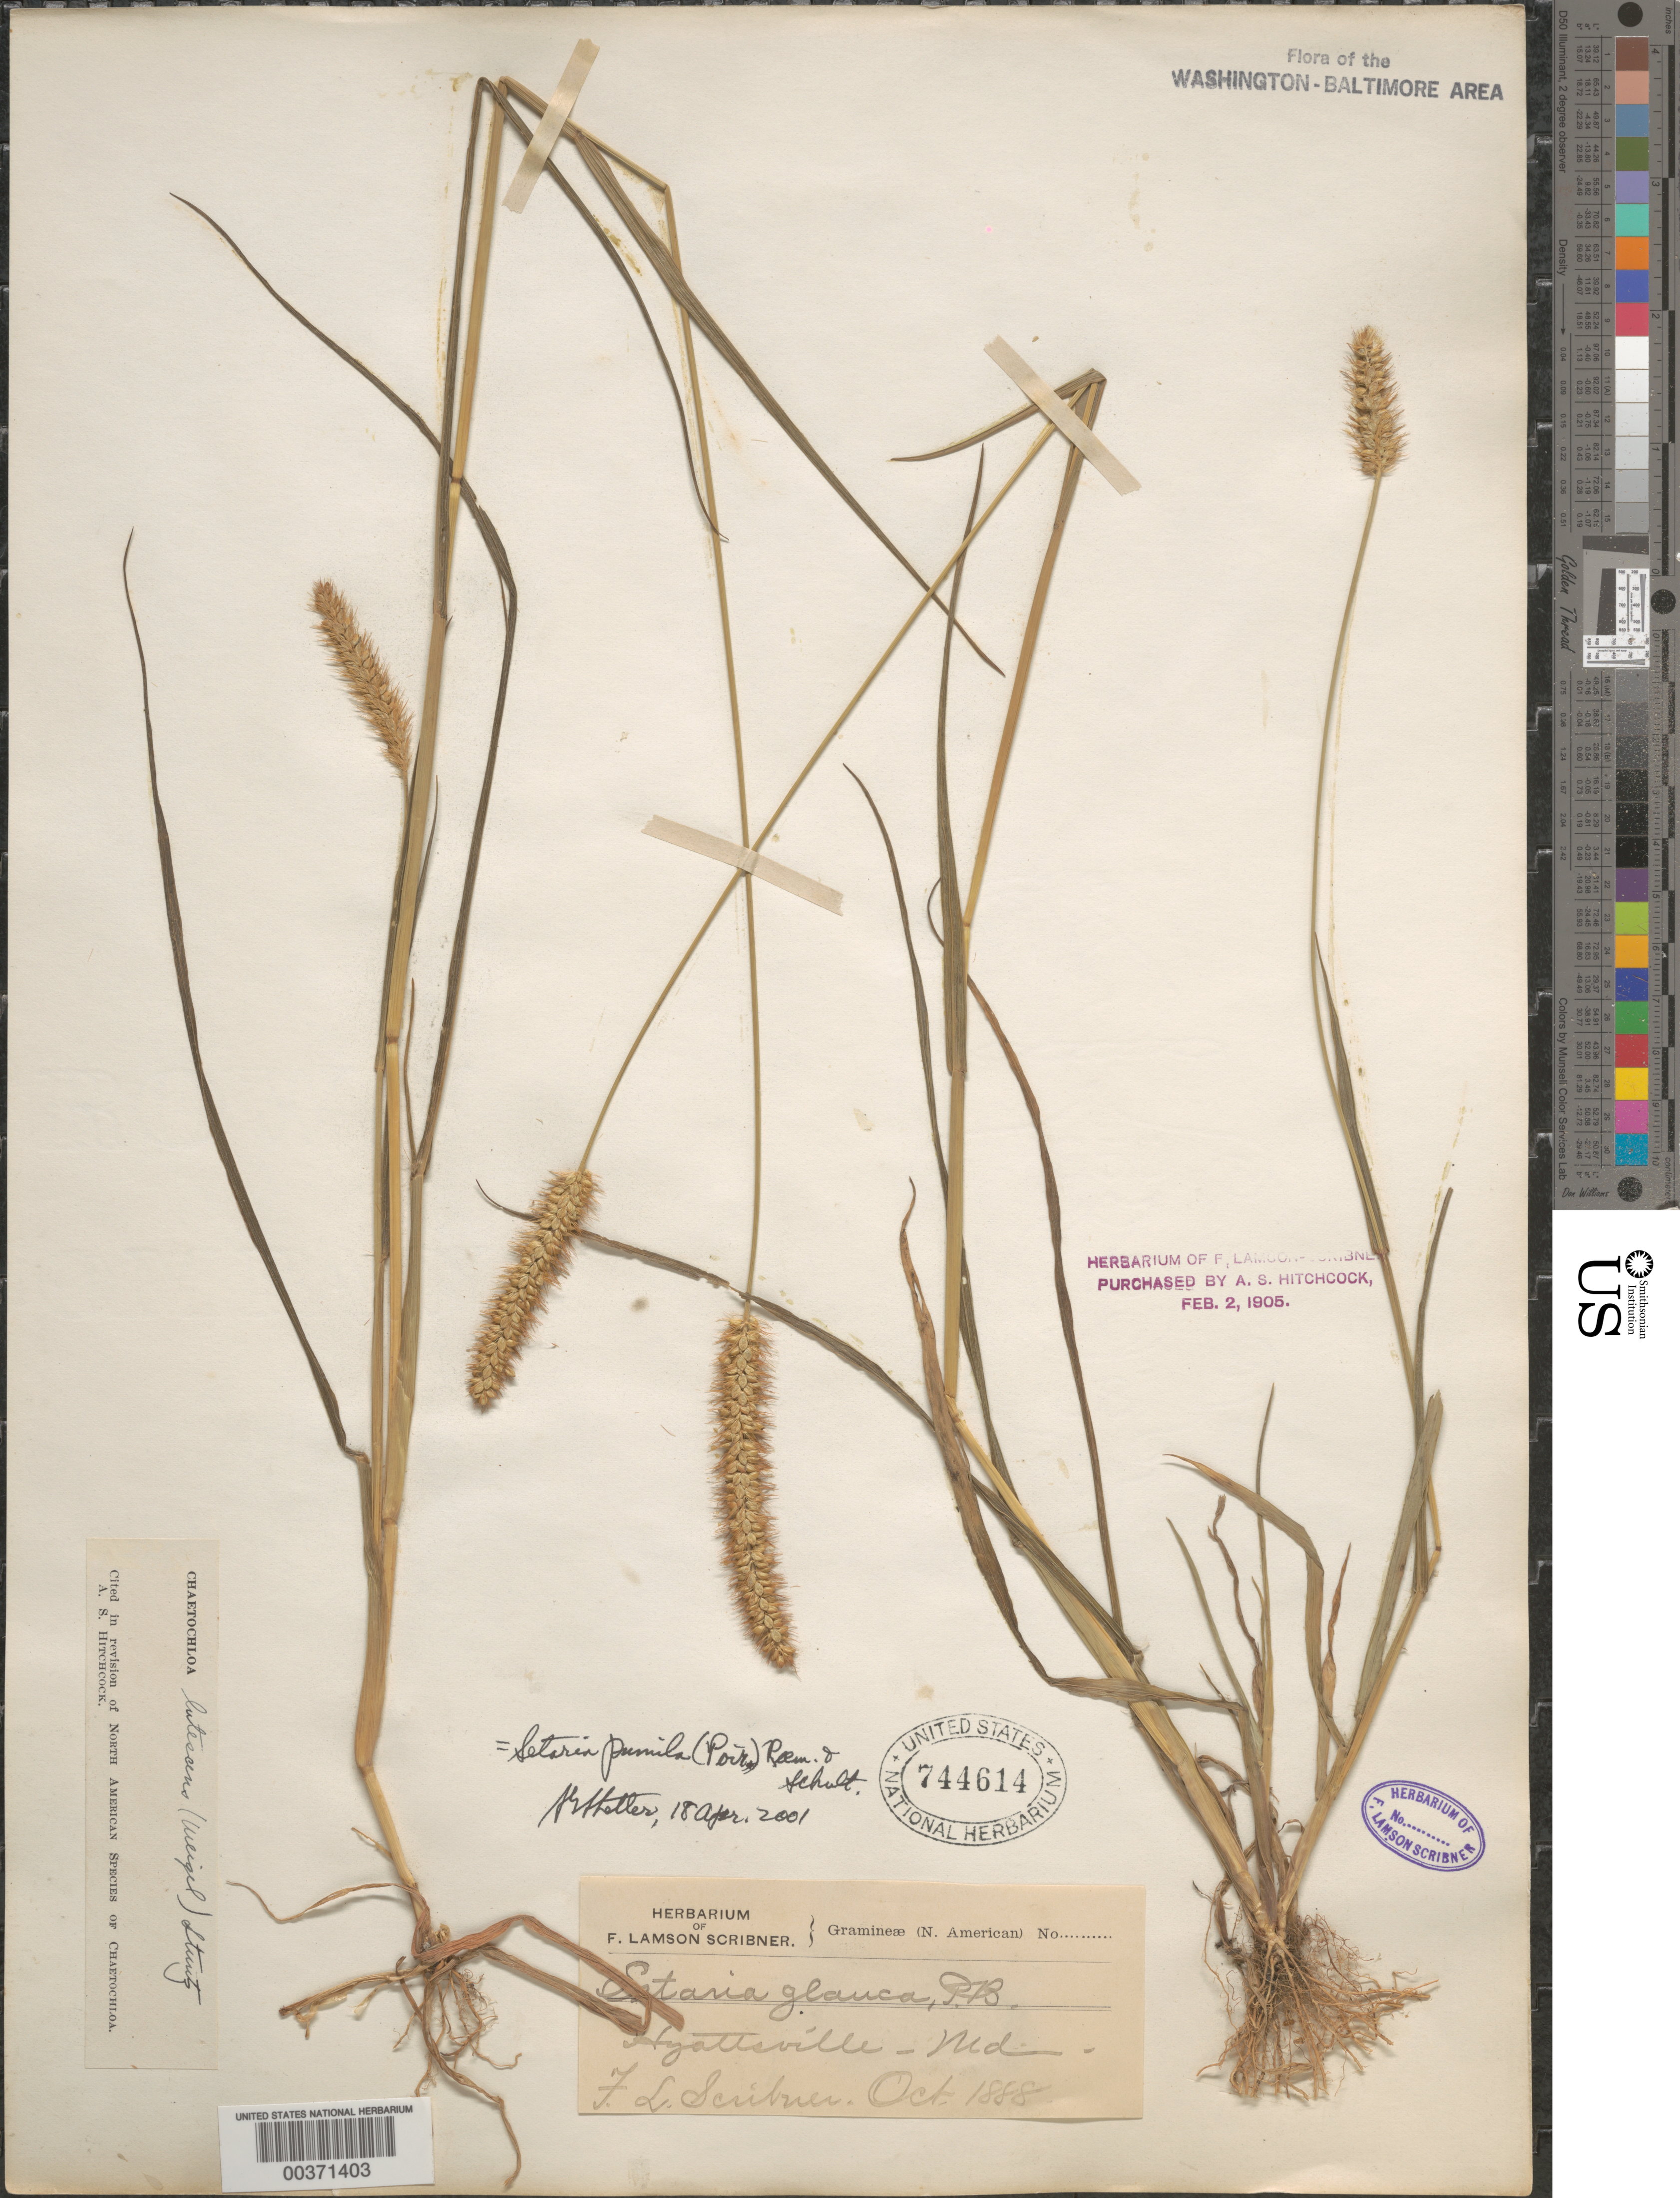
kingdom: Plantae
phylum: Tracheophyta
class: Liliopsida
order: Poales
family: Poaceae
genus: Setaria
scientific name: Setaria pumila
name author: (Poir.) Roem. & Schult.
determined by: Shetler, Stanwyn G., (US), NMNH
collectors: F. L. Scribner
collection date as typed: Oct 1888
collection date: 1888-10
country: United States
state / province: Maryland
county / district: Prince George's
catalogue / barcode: US 744614